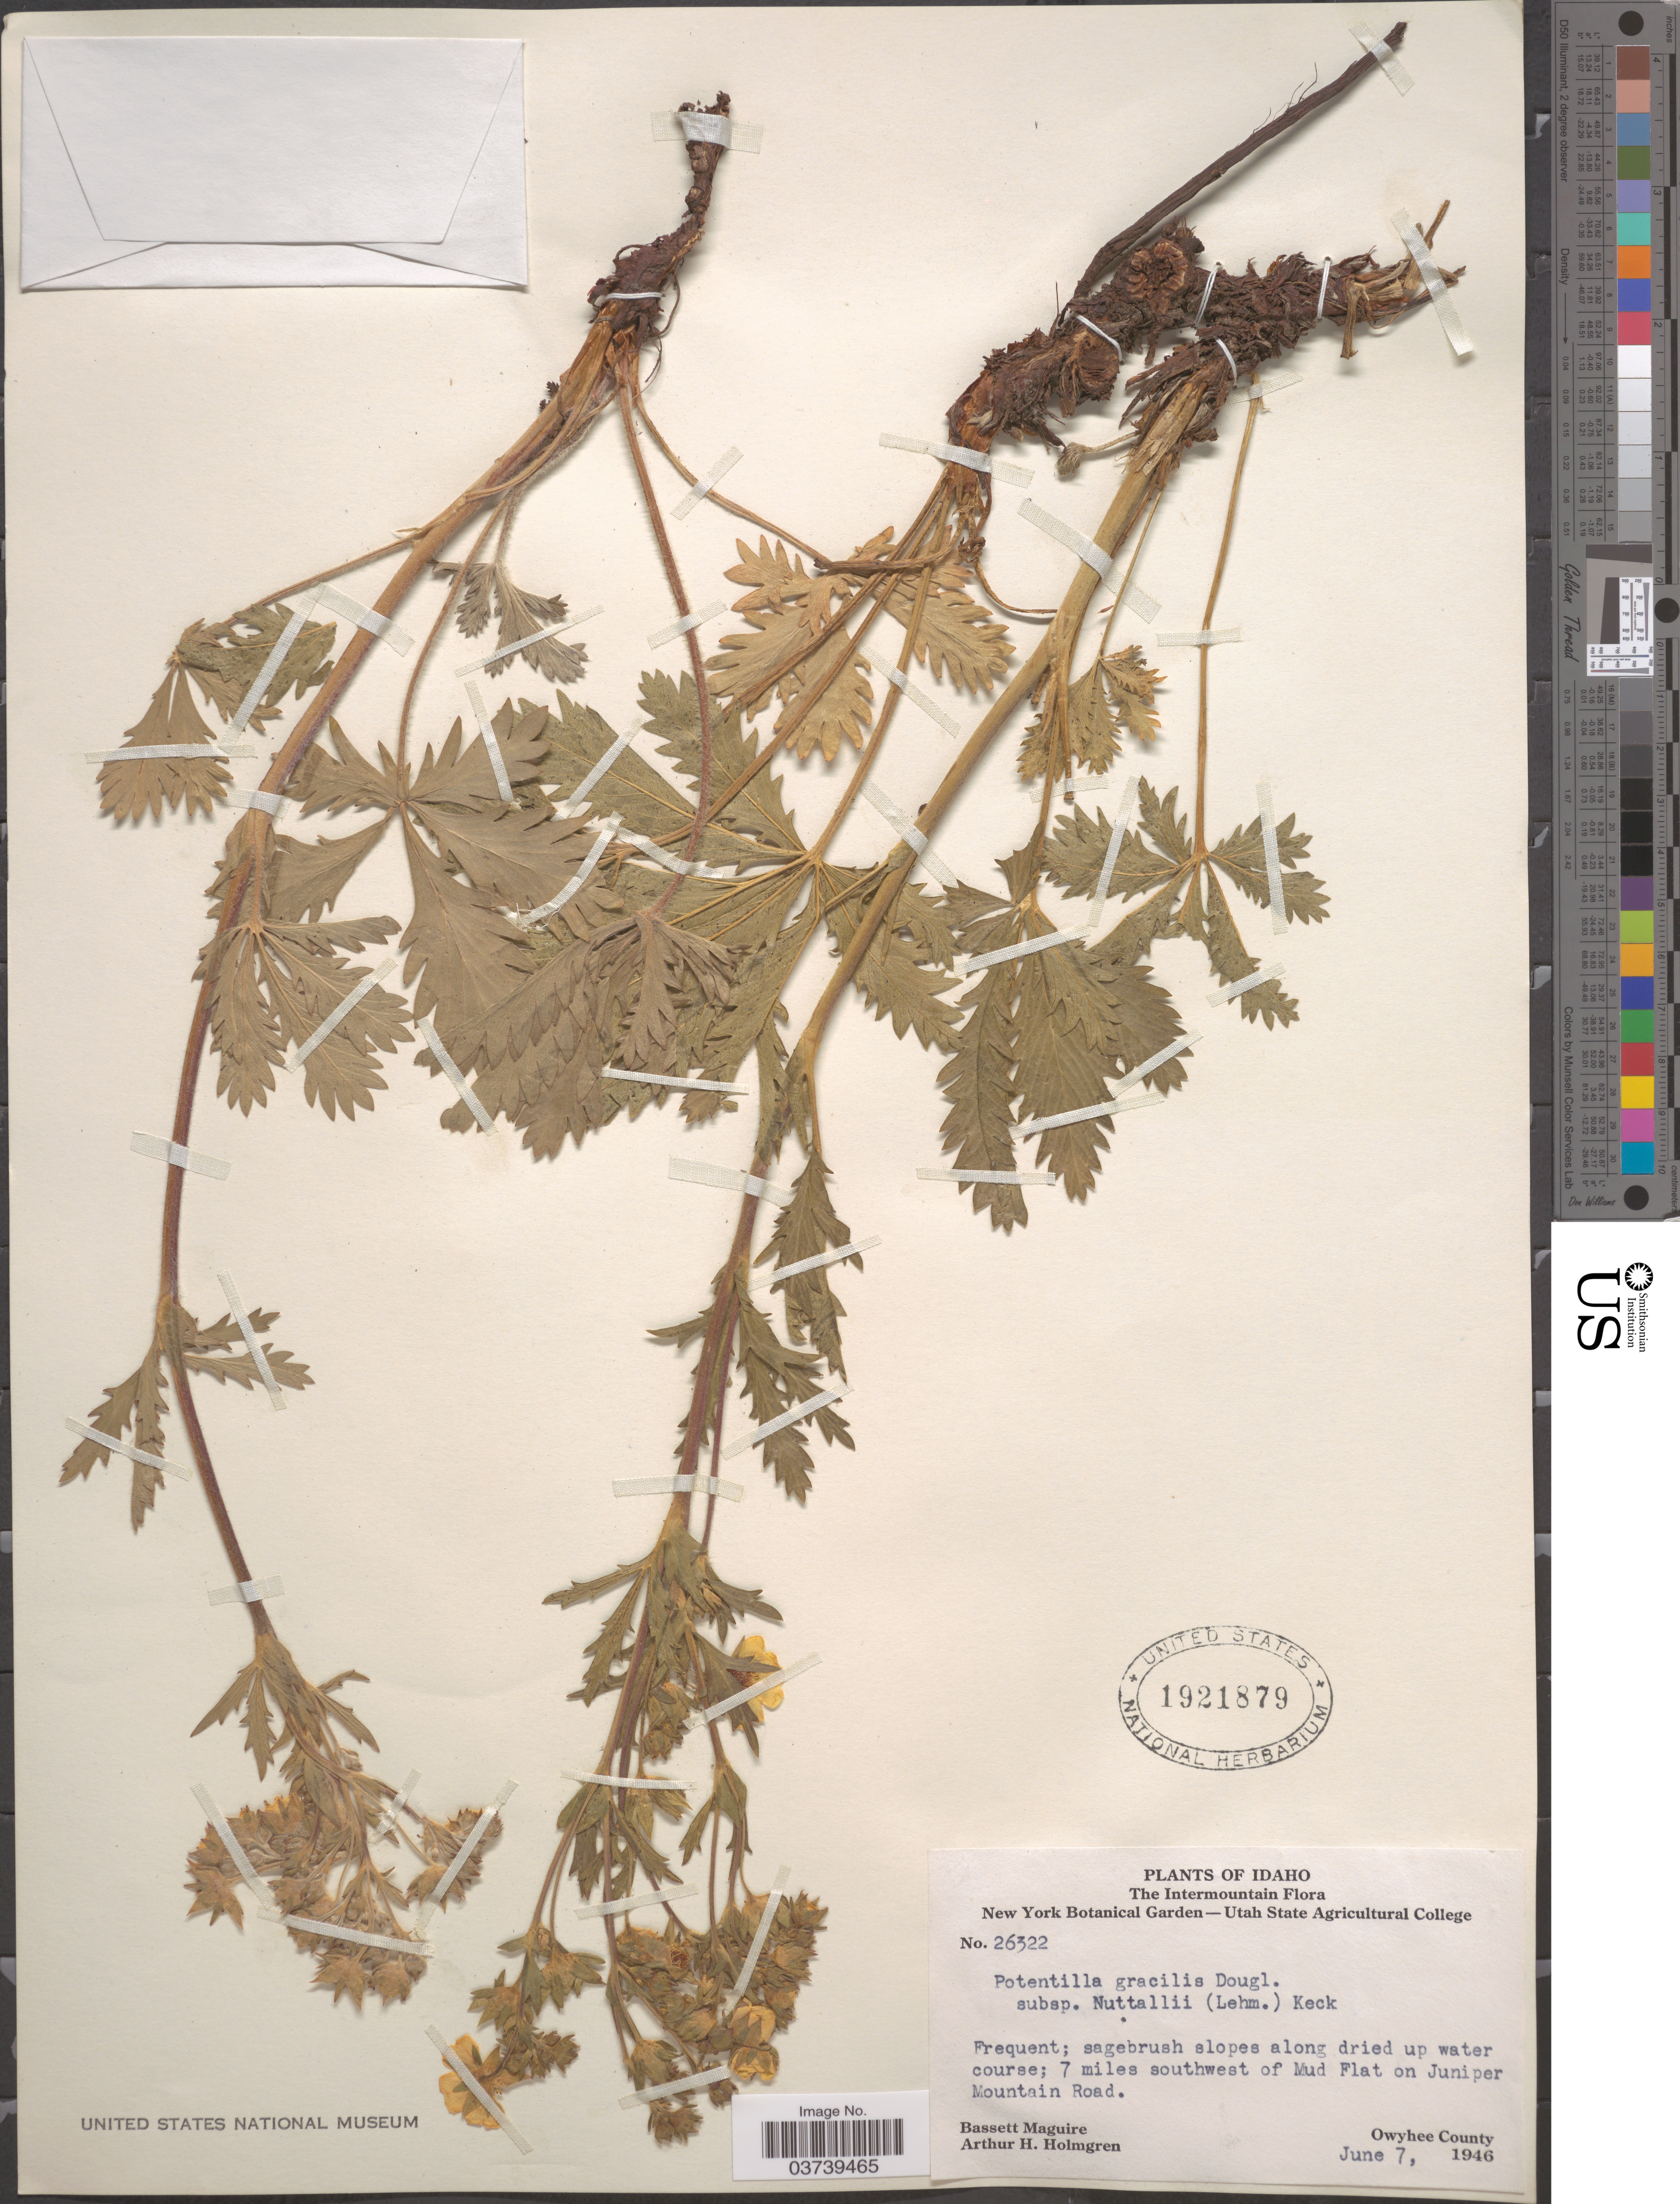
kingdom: Plantae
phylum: Tracheophyta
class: Magnoliopsida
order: Rosales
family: Rosaceae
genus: Potentilla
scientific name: Potentilla gracilis var. fastigiata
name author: (Nutt.) S. Watson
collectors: B. Maguire & A. H. Holmgren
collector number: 26322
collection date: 1946-06-07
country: United States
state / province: Idaho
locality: The Intermountain. 7 miles southwest of Mud Flat on Juniper Mountain Road. Owyhee County.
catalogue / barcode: US 1921879